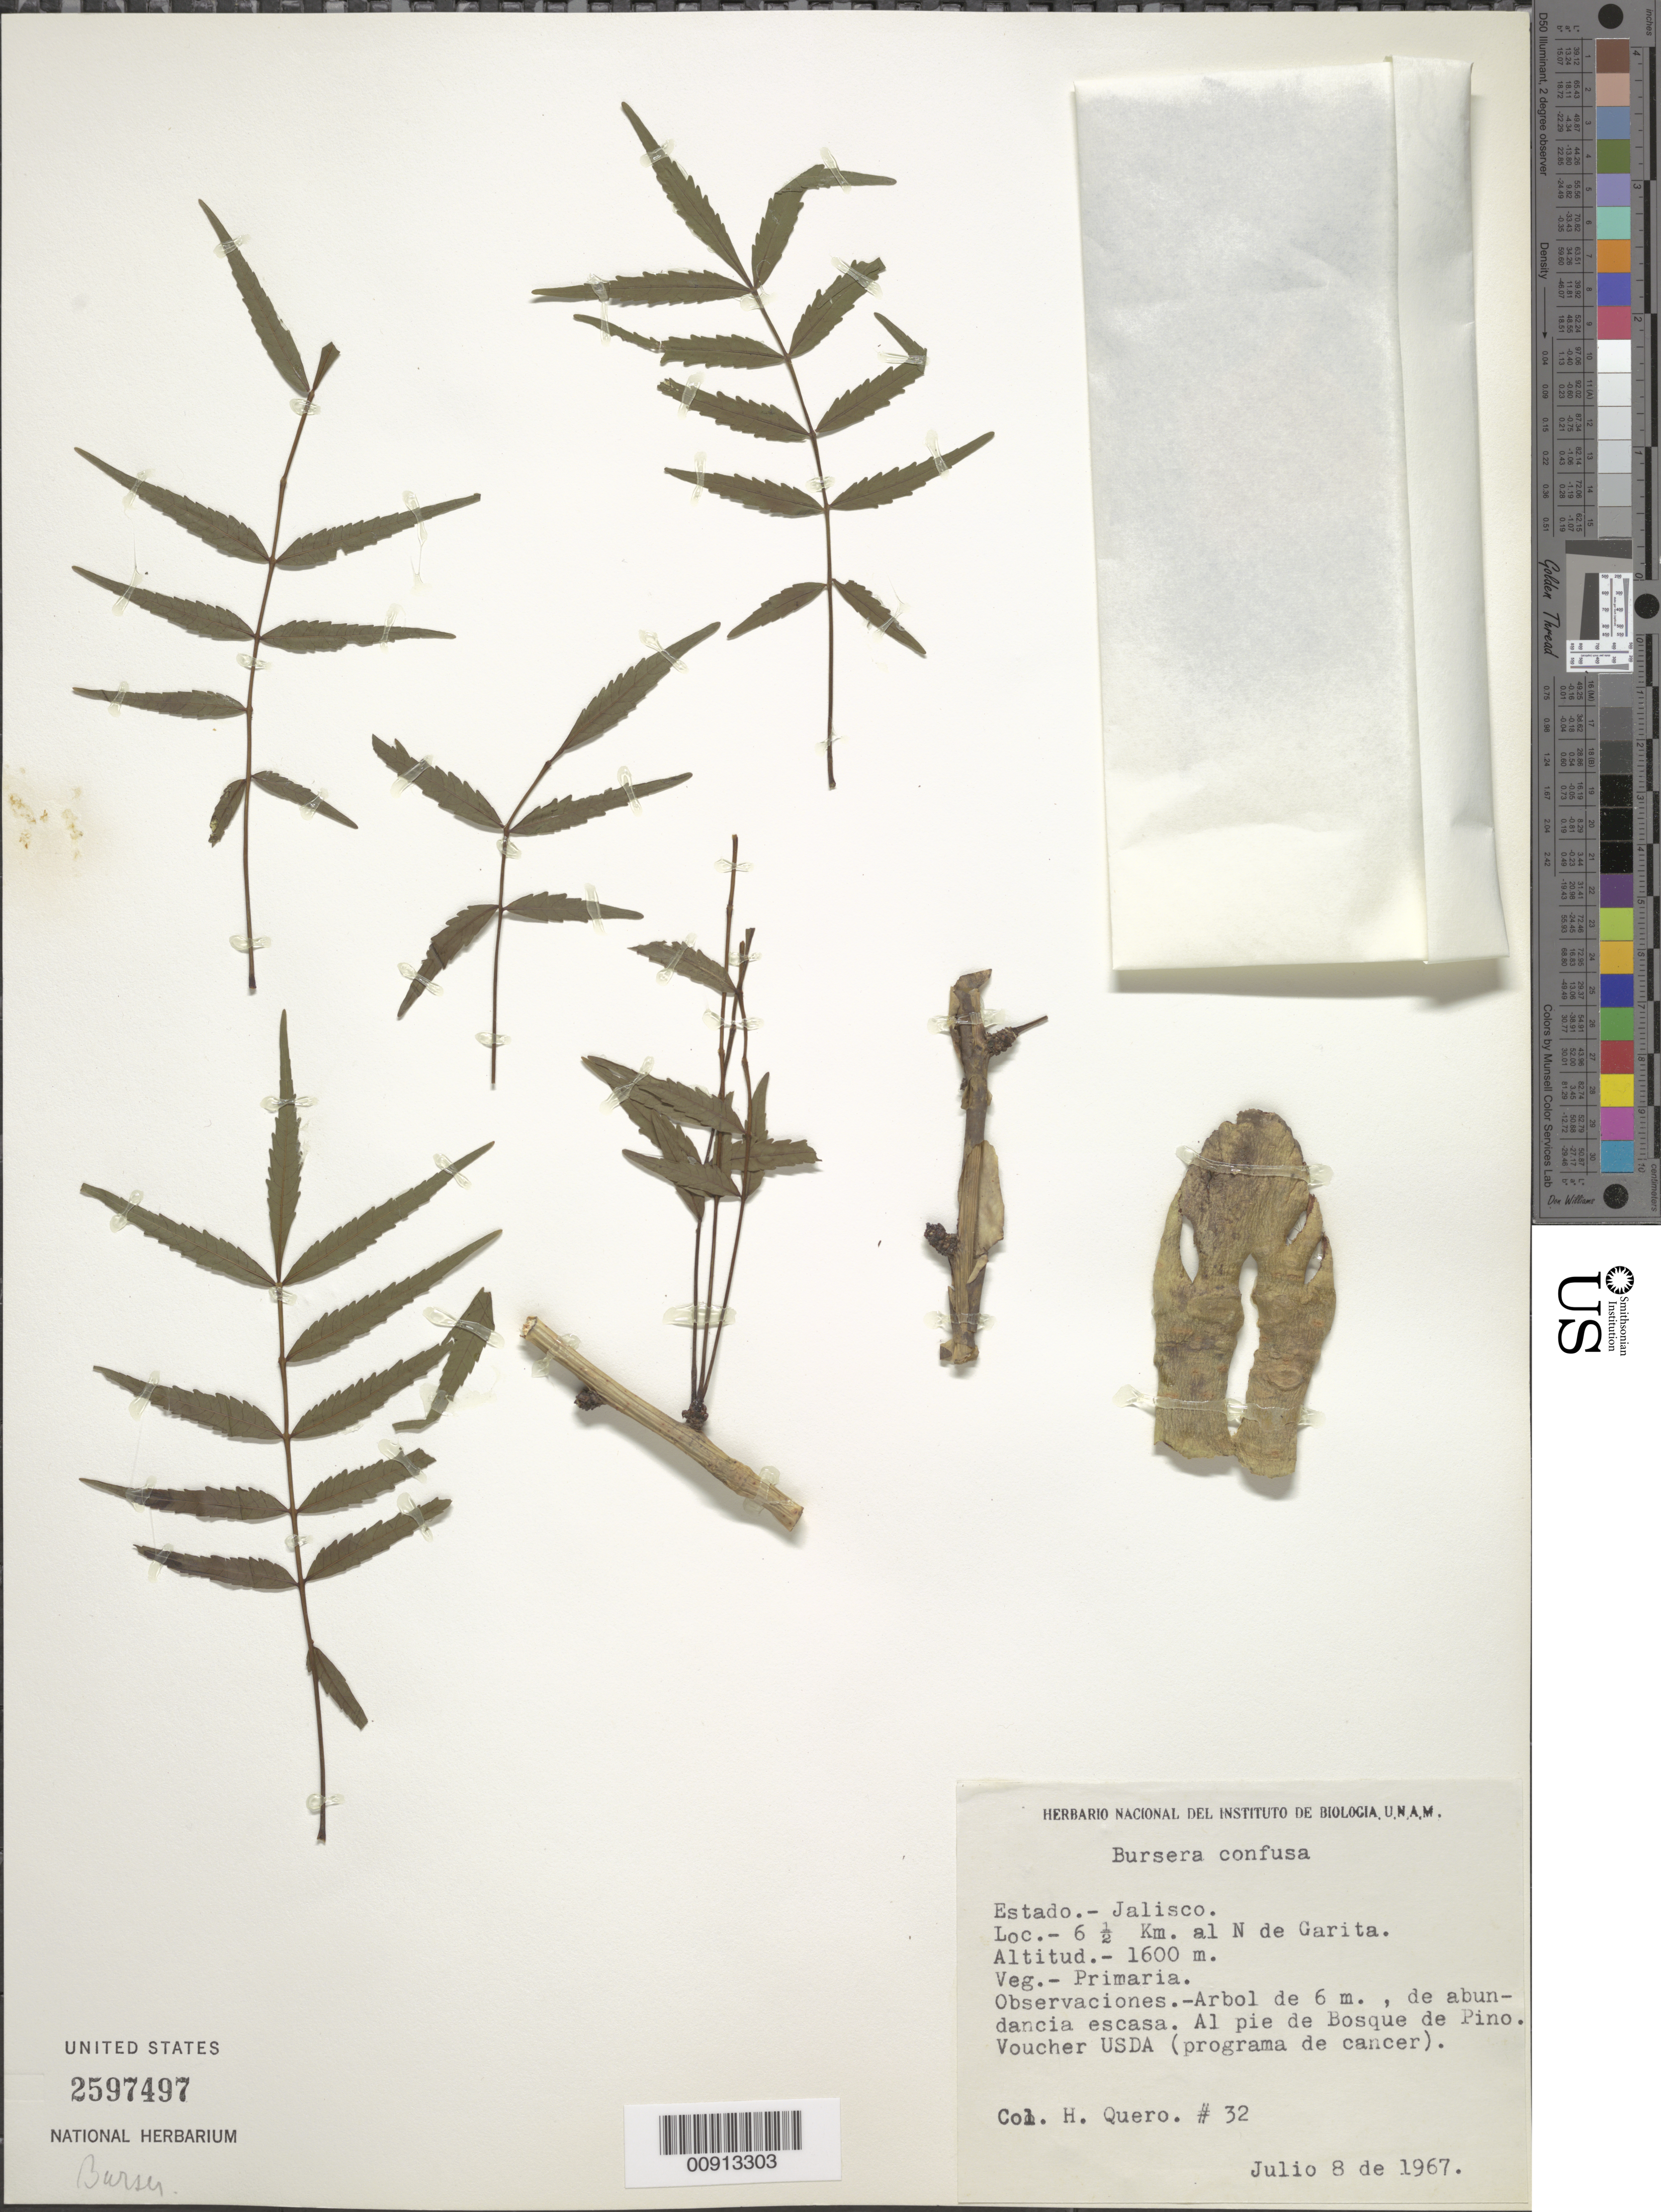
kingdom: Plantae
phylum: Tracheophyta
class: Magnoliopsida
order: Sapindales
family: Burseraceae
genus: Bursera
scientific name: Bursera confusa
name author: (Rose) Engl.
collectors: H. Quero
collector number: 32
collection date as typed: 08 Jul 1967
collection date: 1967-07-08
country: Mexico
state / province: Jalisco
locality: Jalisco: 6½ km. al N de Garita.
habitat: Veg. primaria. Al pie de Bosque de Pino.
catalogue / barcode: US 2597497